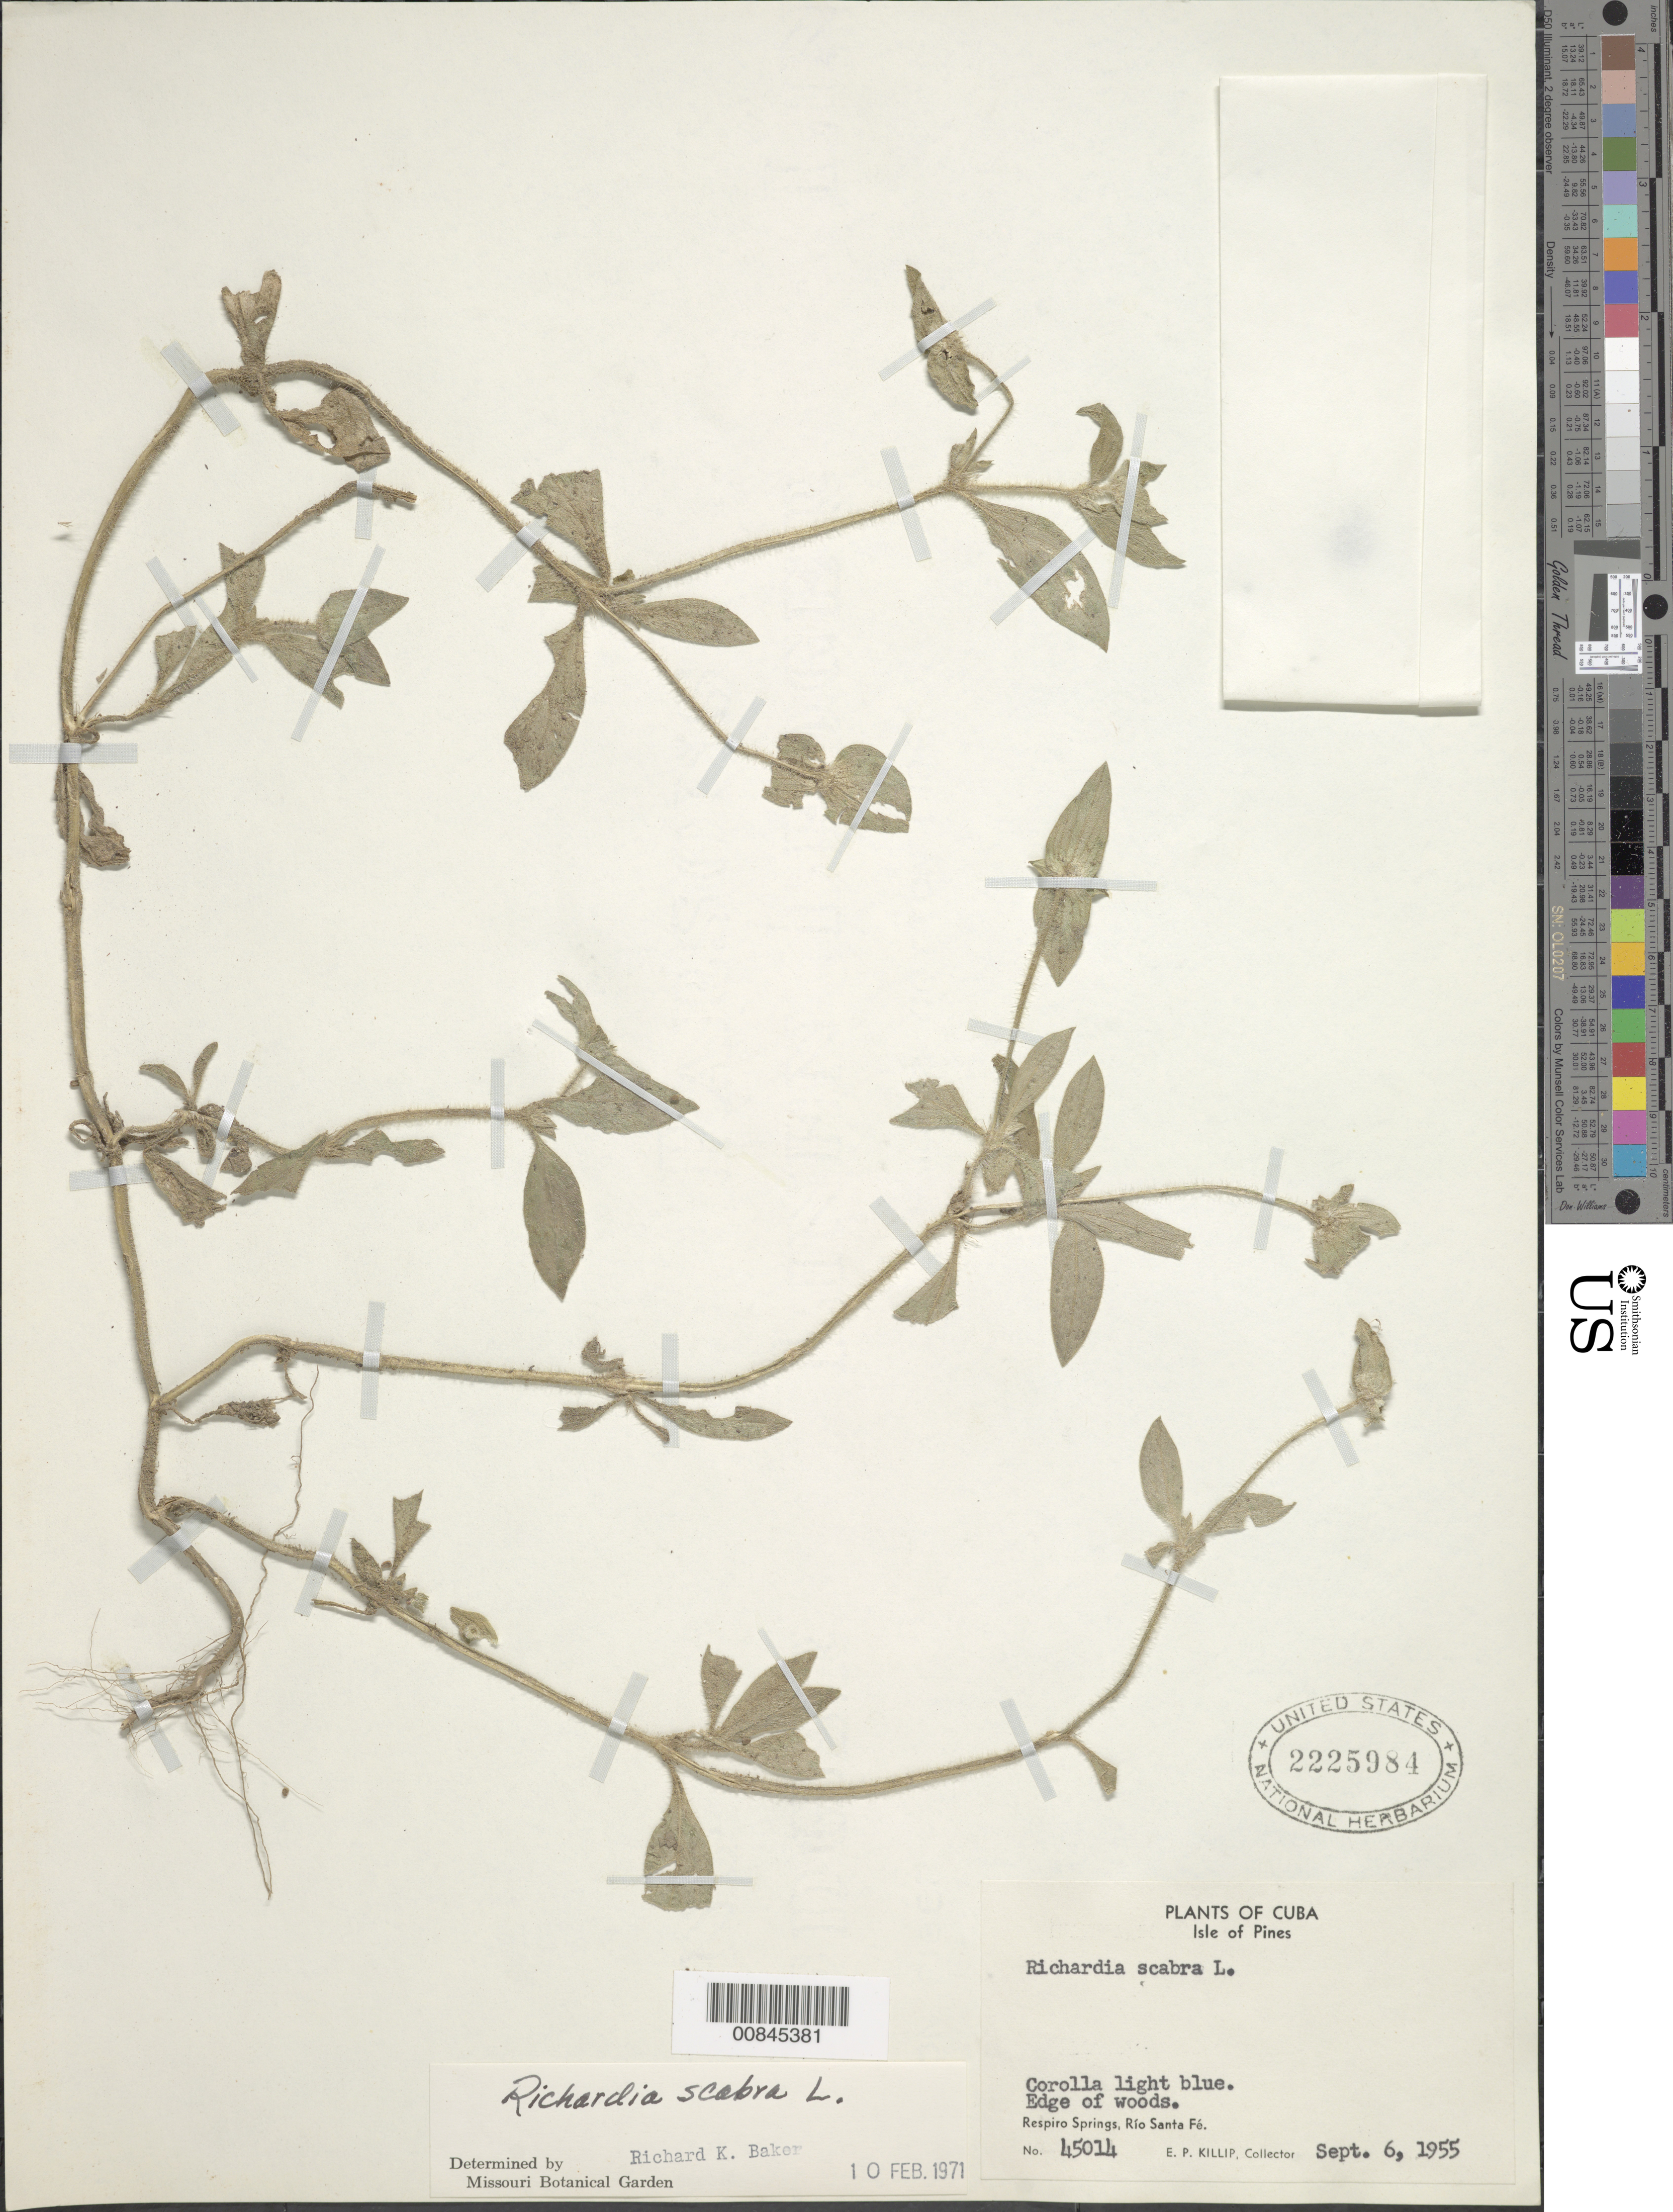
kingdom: Plantae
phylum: Tracheophyta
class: Magnoliopsida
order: Gentianales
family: Rubiaceae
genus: Richardia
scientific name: Richardia scabra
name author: L.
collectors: E. P. Killip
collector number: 45014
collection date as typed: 06 Sep 1955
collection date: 1955-09-06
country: Cuba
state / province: Isla de La Juventud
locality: Respiro Springs, Río Santa Fé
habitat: Edge of woods, near river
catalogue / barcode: US 2225984